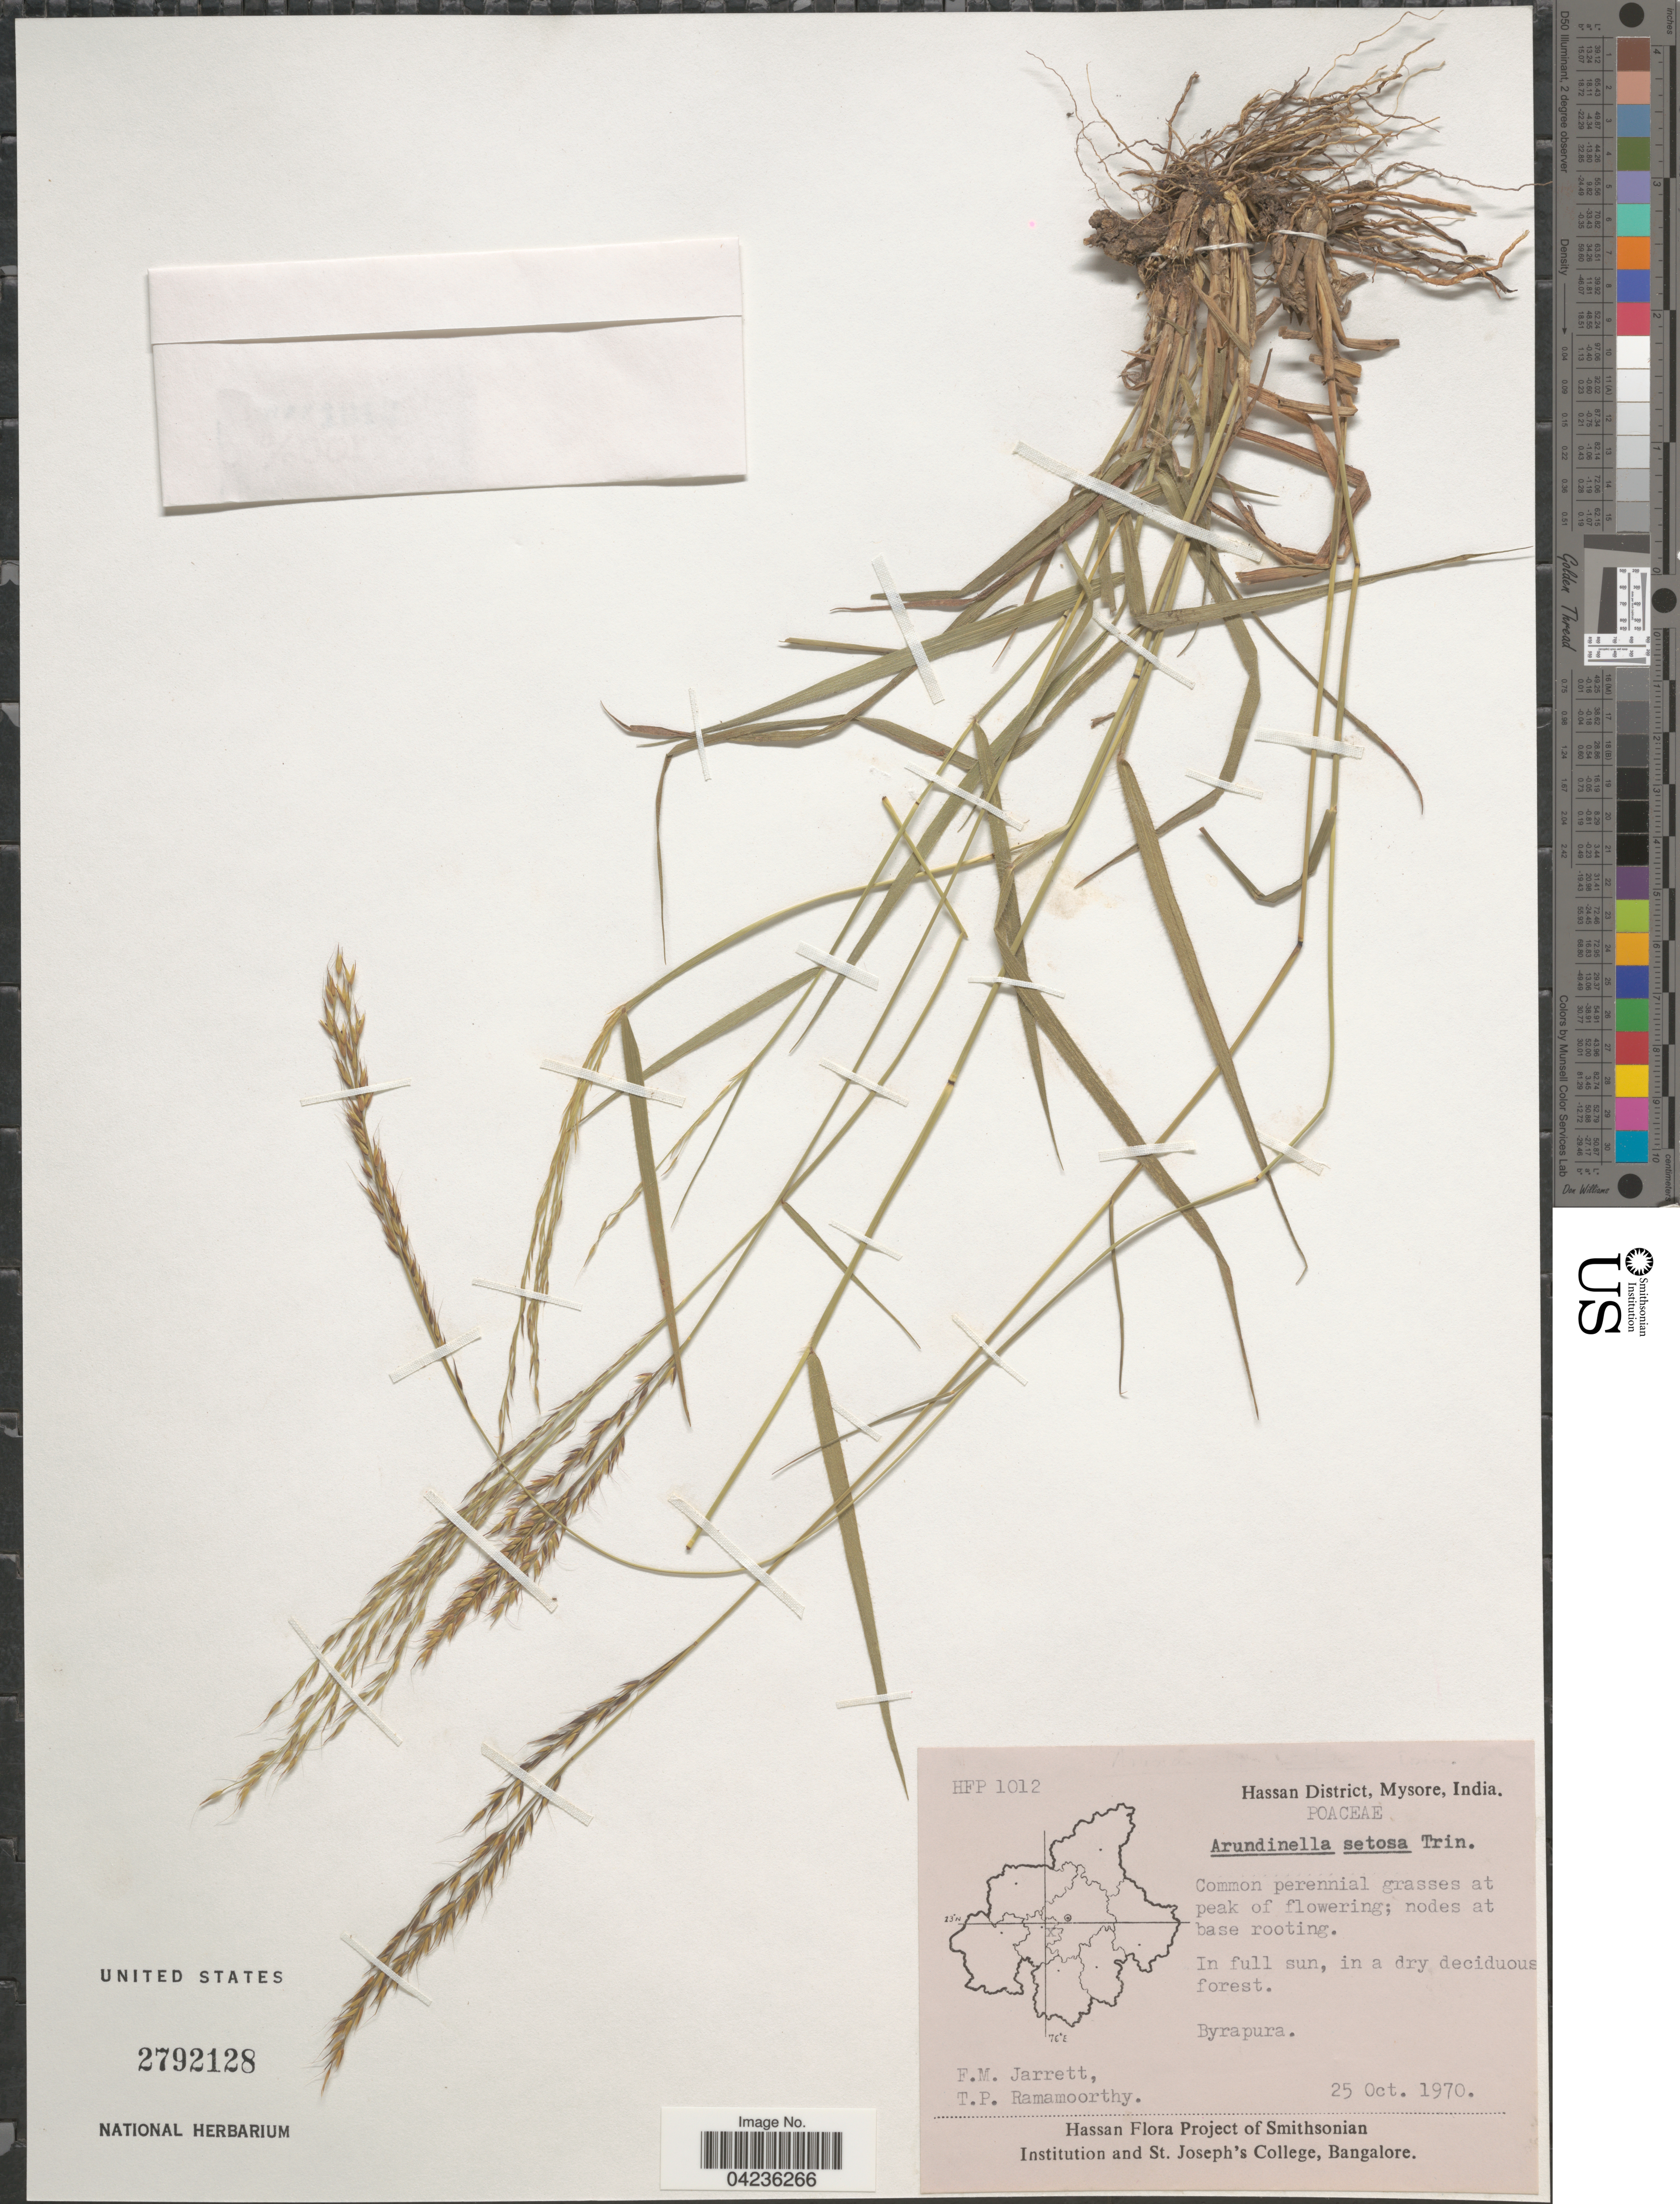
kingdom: Plantae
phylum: Tracheophyta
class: Liliopsida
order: Poales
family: Poaceae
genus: Arundinella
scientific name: Arundinella setosa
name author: Trin.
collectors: F. M. Jarrett & T. P. Ramamoorthy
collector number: HFP1012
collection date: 1970-10-25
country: India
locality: Hassan District, Mysore. Byrapura.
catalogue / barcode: US 2792128